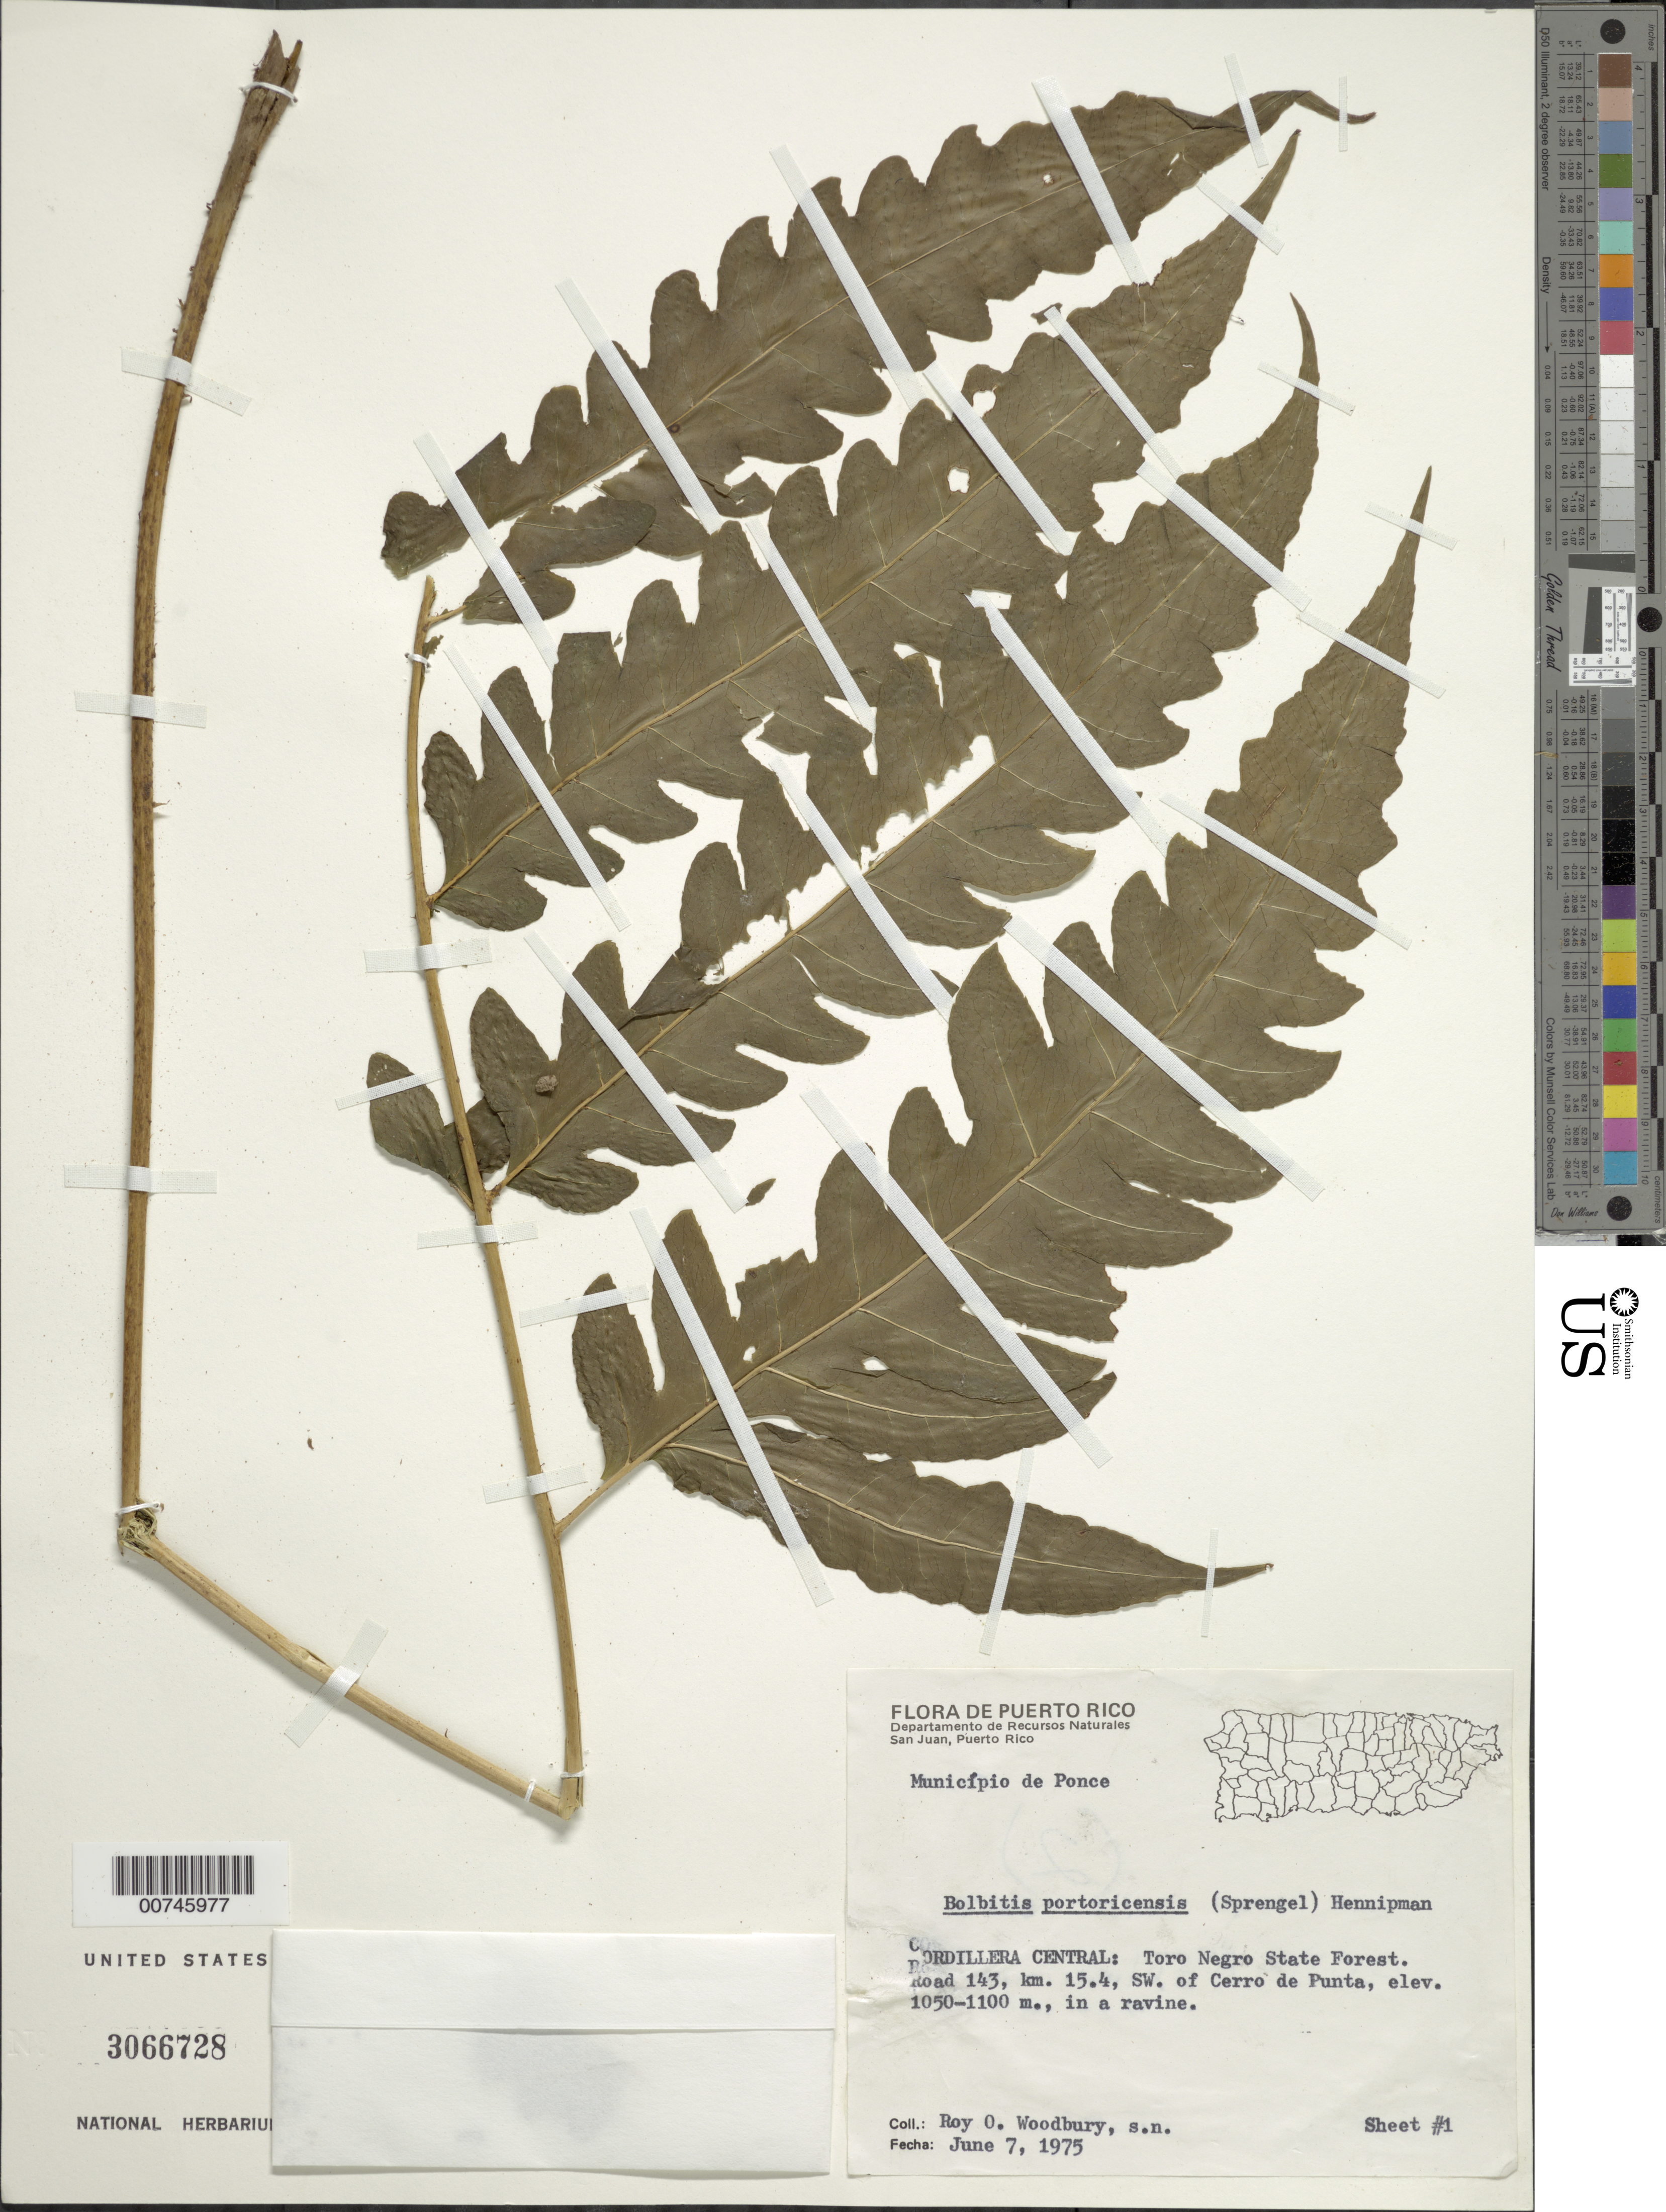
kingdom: Plantae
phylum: Tracheophyta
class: Polypodiopsida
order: Polypodiales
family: Dryopteridaceae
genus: Bolbitis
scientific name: Bolbitis portoricensis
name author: (Spreng.) Hennipman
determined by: Proctor, G. R.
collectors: R. O. Woodbury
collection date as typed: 06 Jun 1975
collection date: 1975-06-06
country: Puerto Rico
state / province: Ponce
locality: Cordillera Central: Toro Negro State Forest. Road 143, km 15.4, SW of Cerro de Punta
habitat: In ravine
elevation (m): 1050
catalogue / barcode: US 3066728